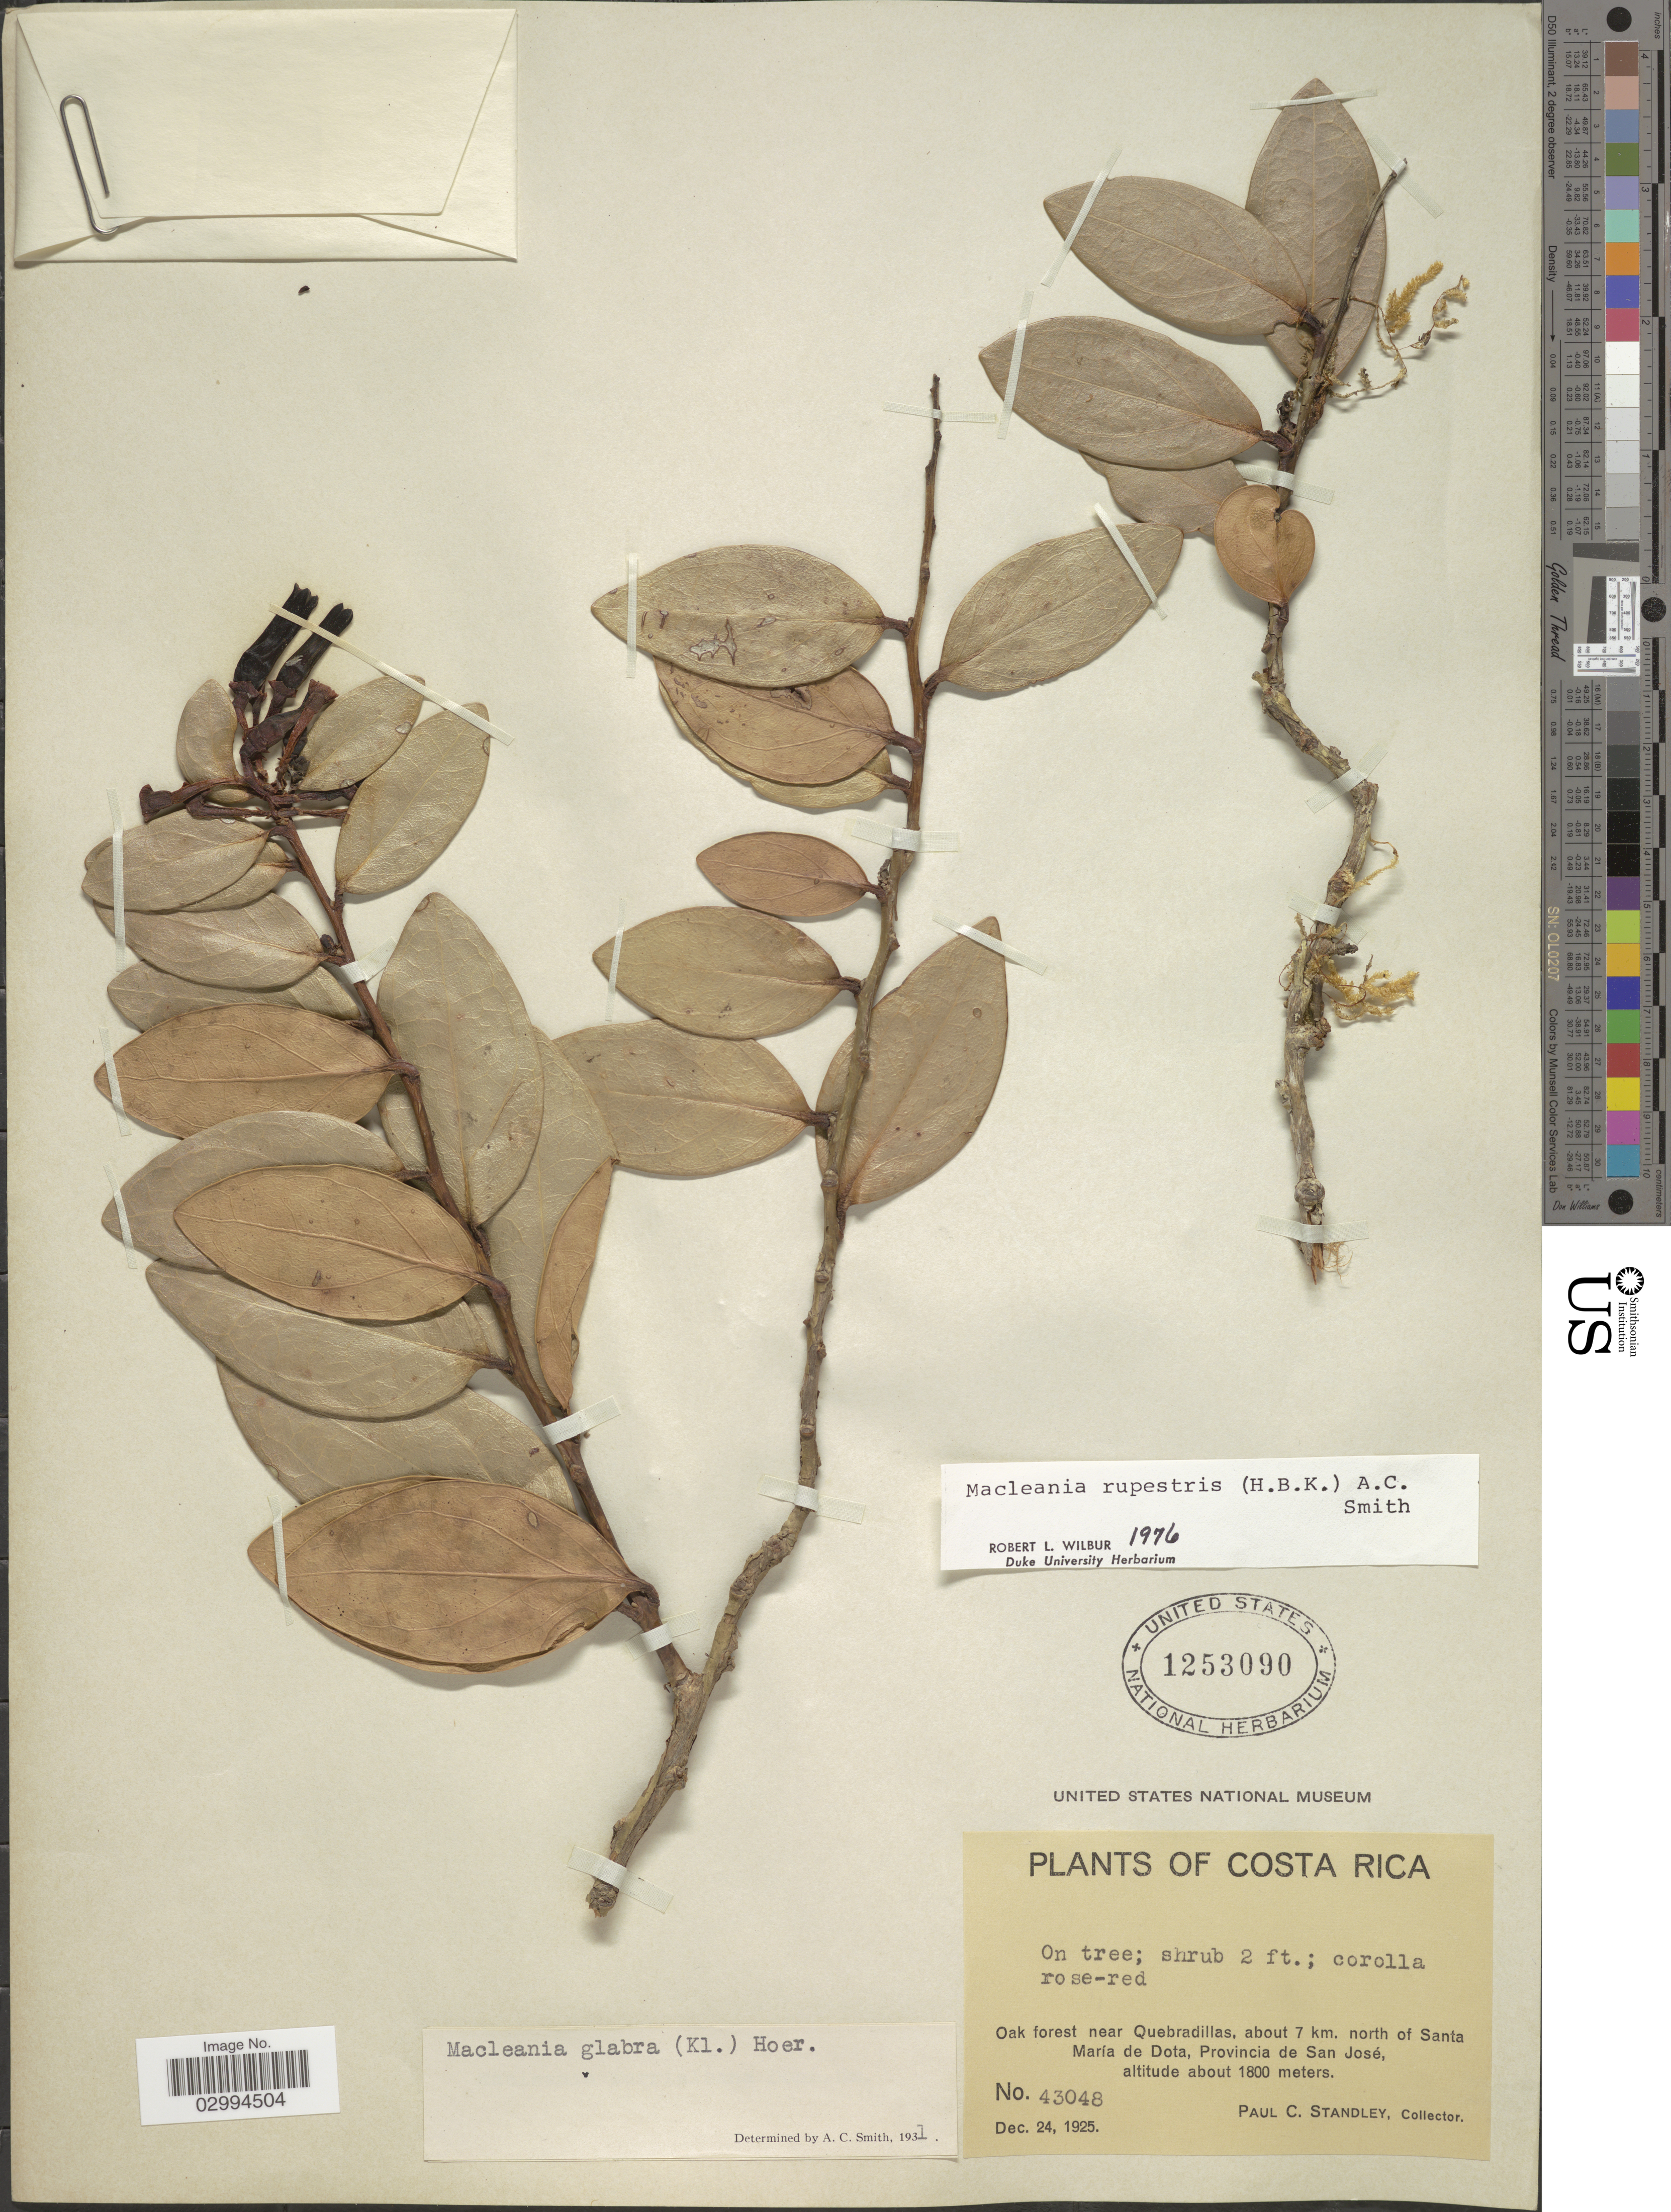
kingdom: Plantae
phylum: Tracheophyta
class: Magnoliopsida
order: Ericales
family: Ericaceae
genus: Macleania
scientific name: Macleania rupestris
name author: (Kunth) A.C. Sm.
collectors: P. C. Standley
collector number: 43048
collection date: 1925-12-24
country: Costa Rica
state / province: San José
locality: Near Quebradillas, about 7 km. north of Santa María de Dota.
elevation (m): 1800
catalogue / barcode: US 1253090